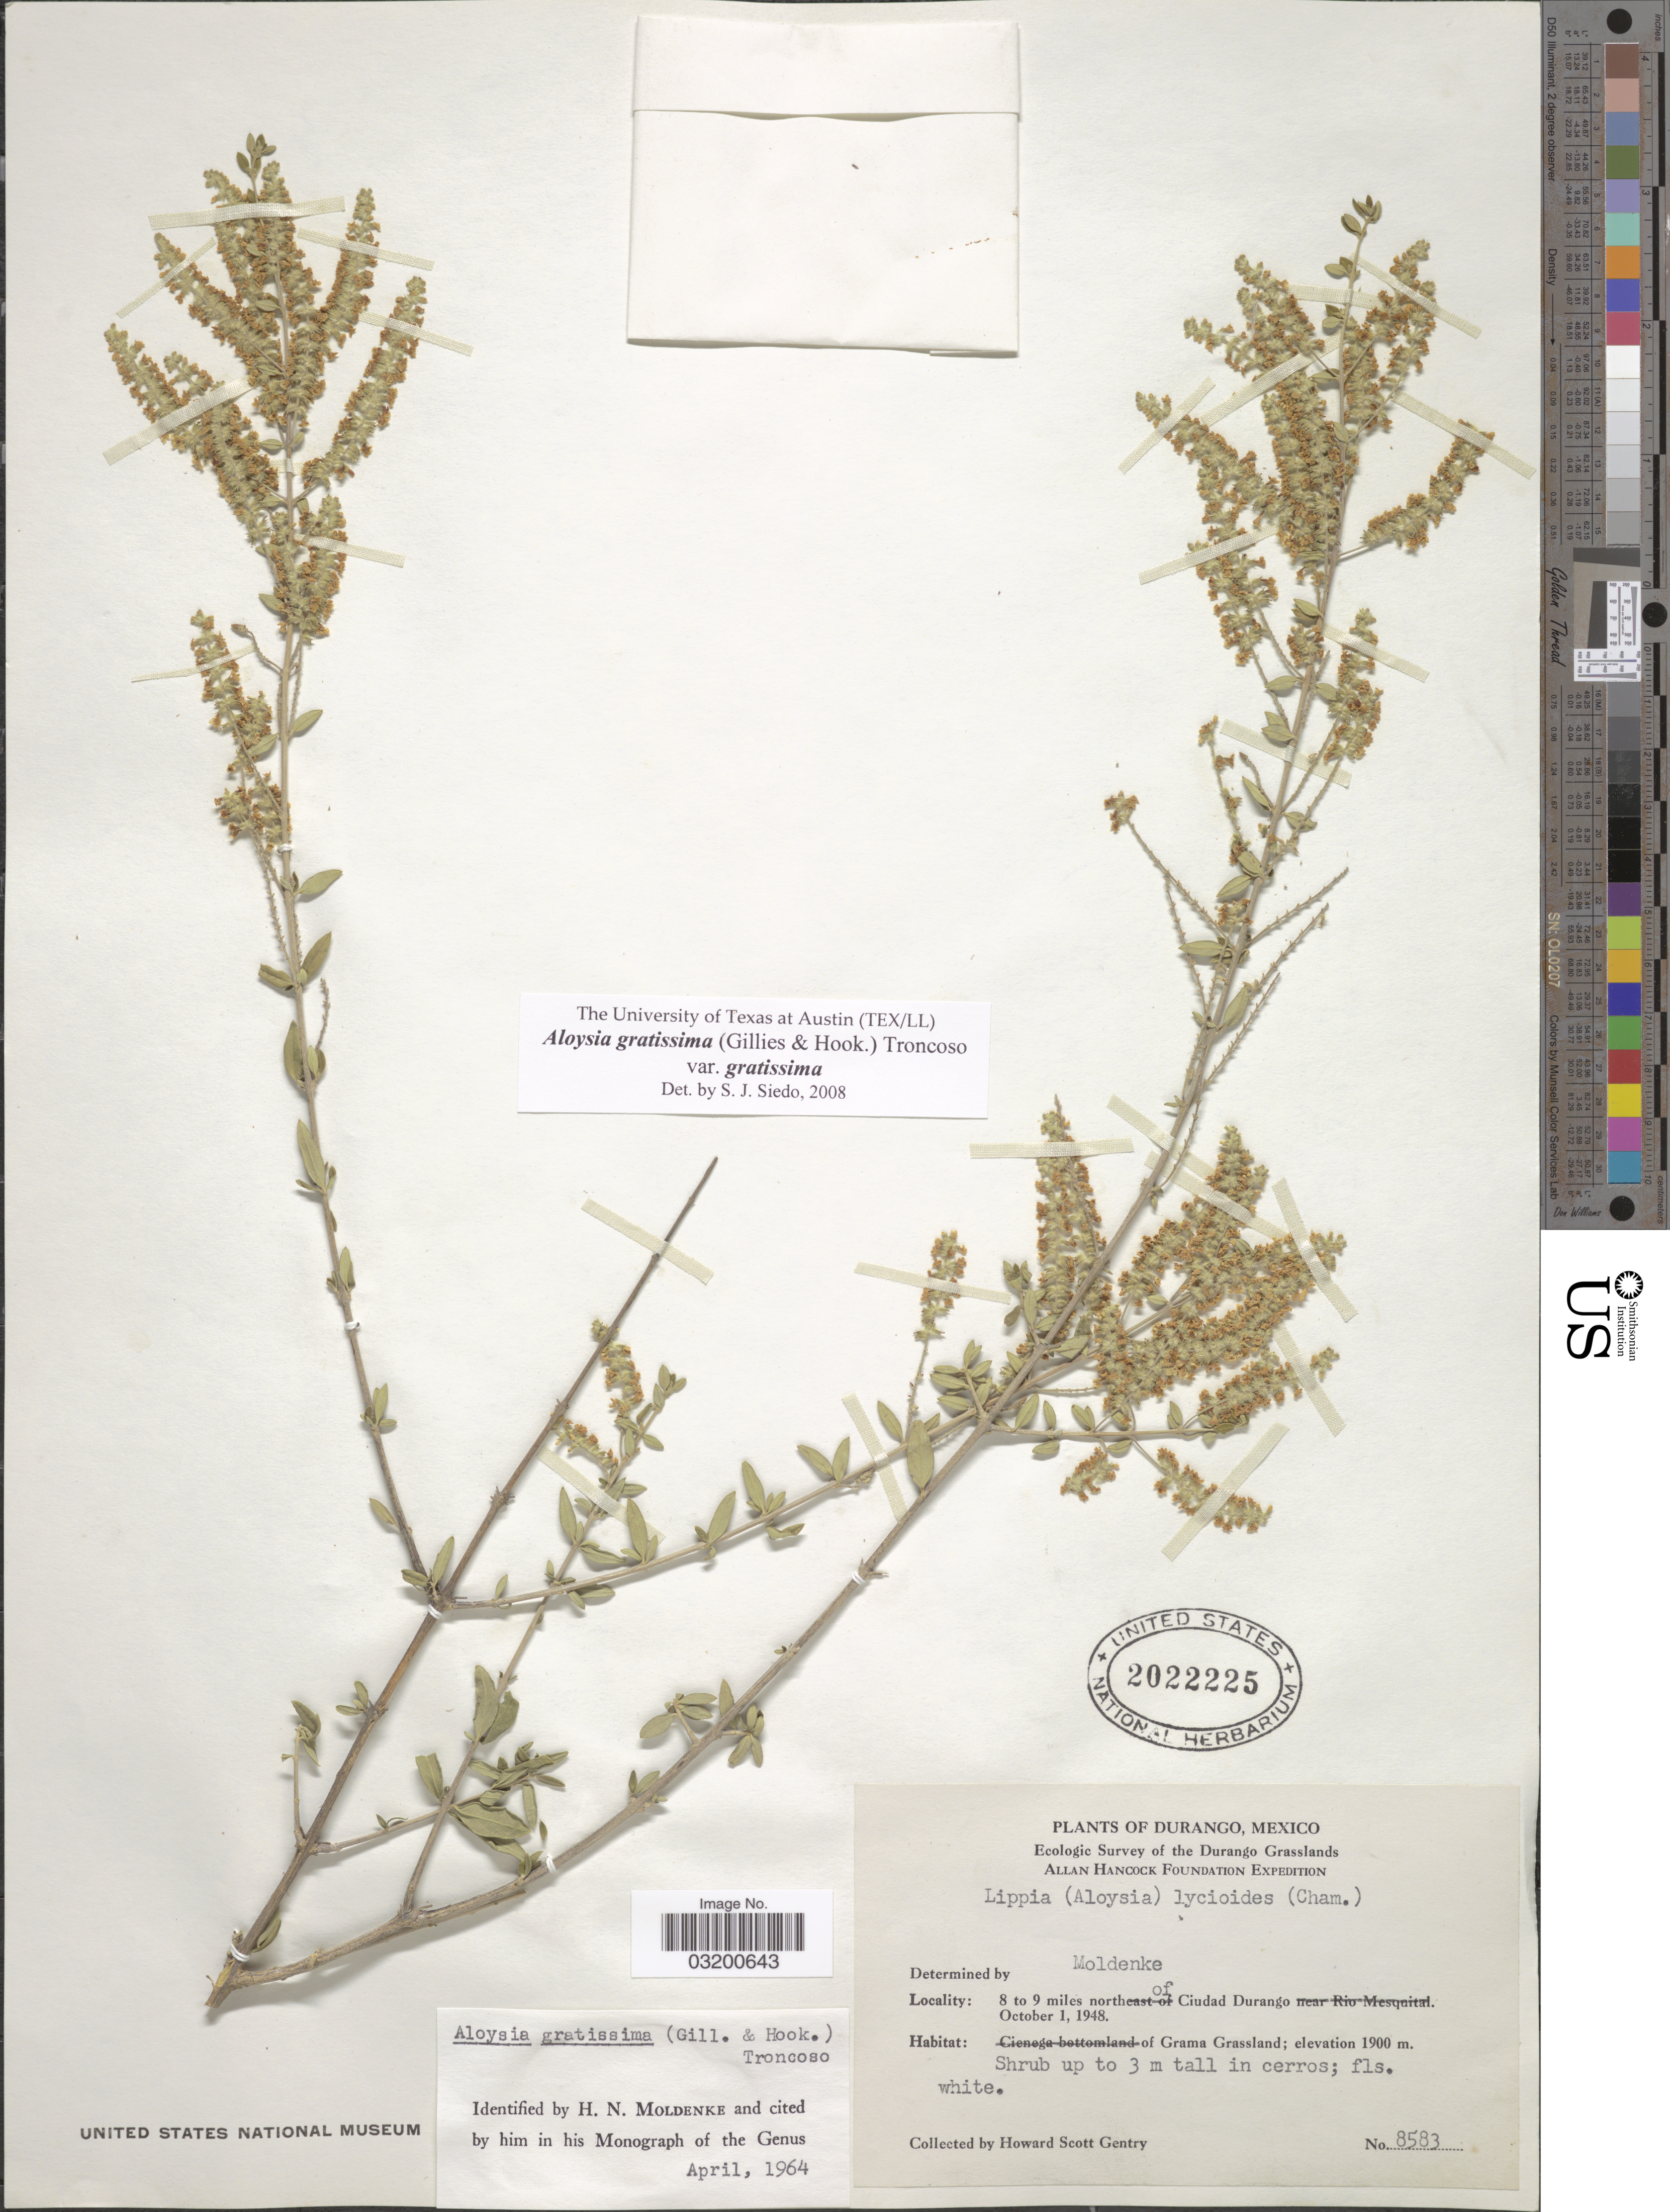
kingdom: Plantae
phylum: Tracheophyta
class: Magnoliopsida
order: Lamiales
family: Verbenaceae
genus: Aloysia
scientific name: Aloysia gratissima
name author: (Gillies & Hook.) Tronc.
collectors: H. S. Gentry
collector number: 8583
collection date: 1948-10-01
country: Mexico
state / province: Durango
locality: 8 to 9 miles north of Ciudad Durango. Grama Grassland.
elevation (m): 1900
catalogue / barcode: US 2022225